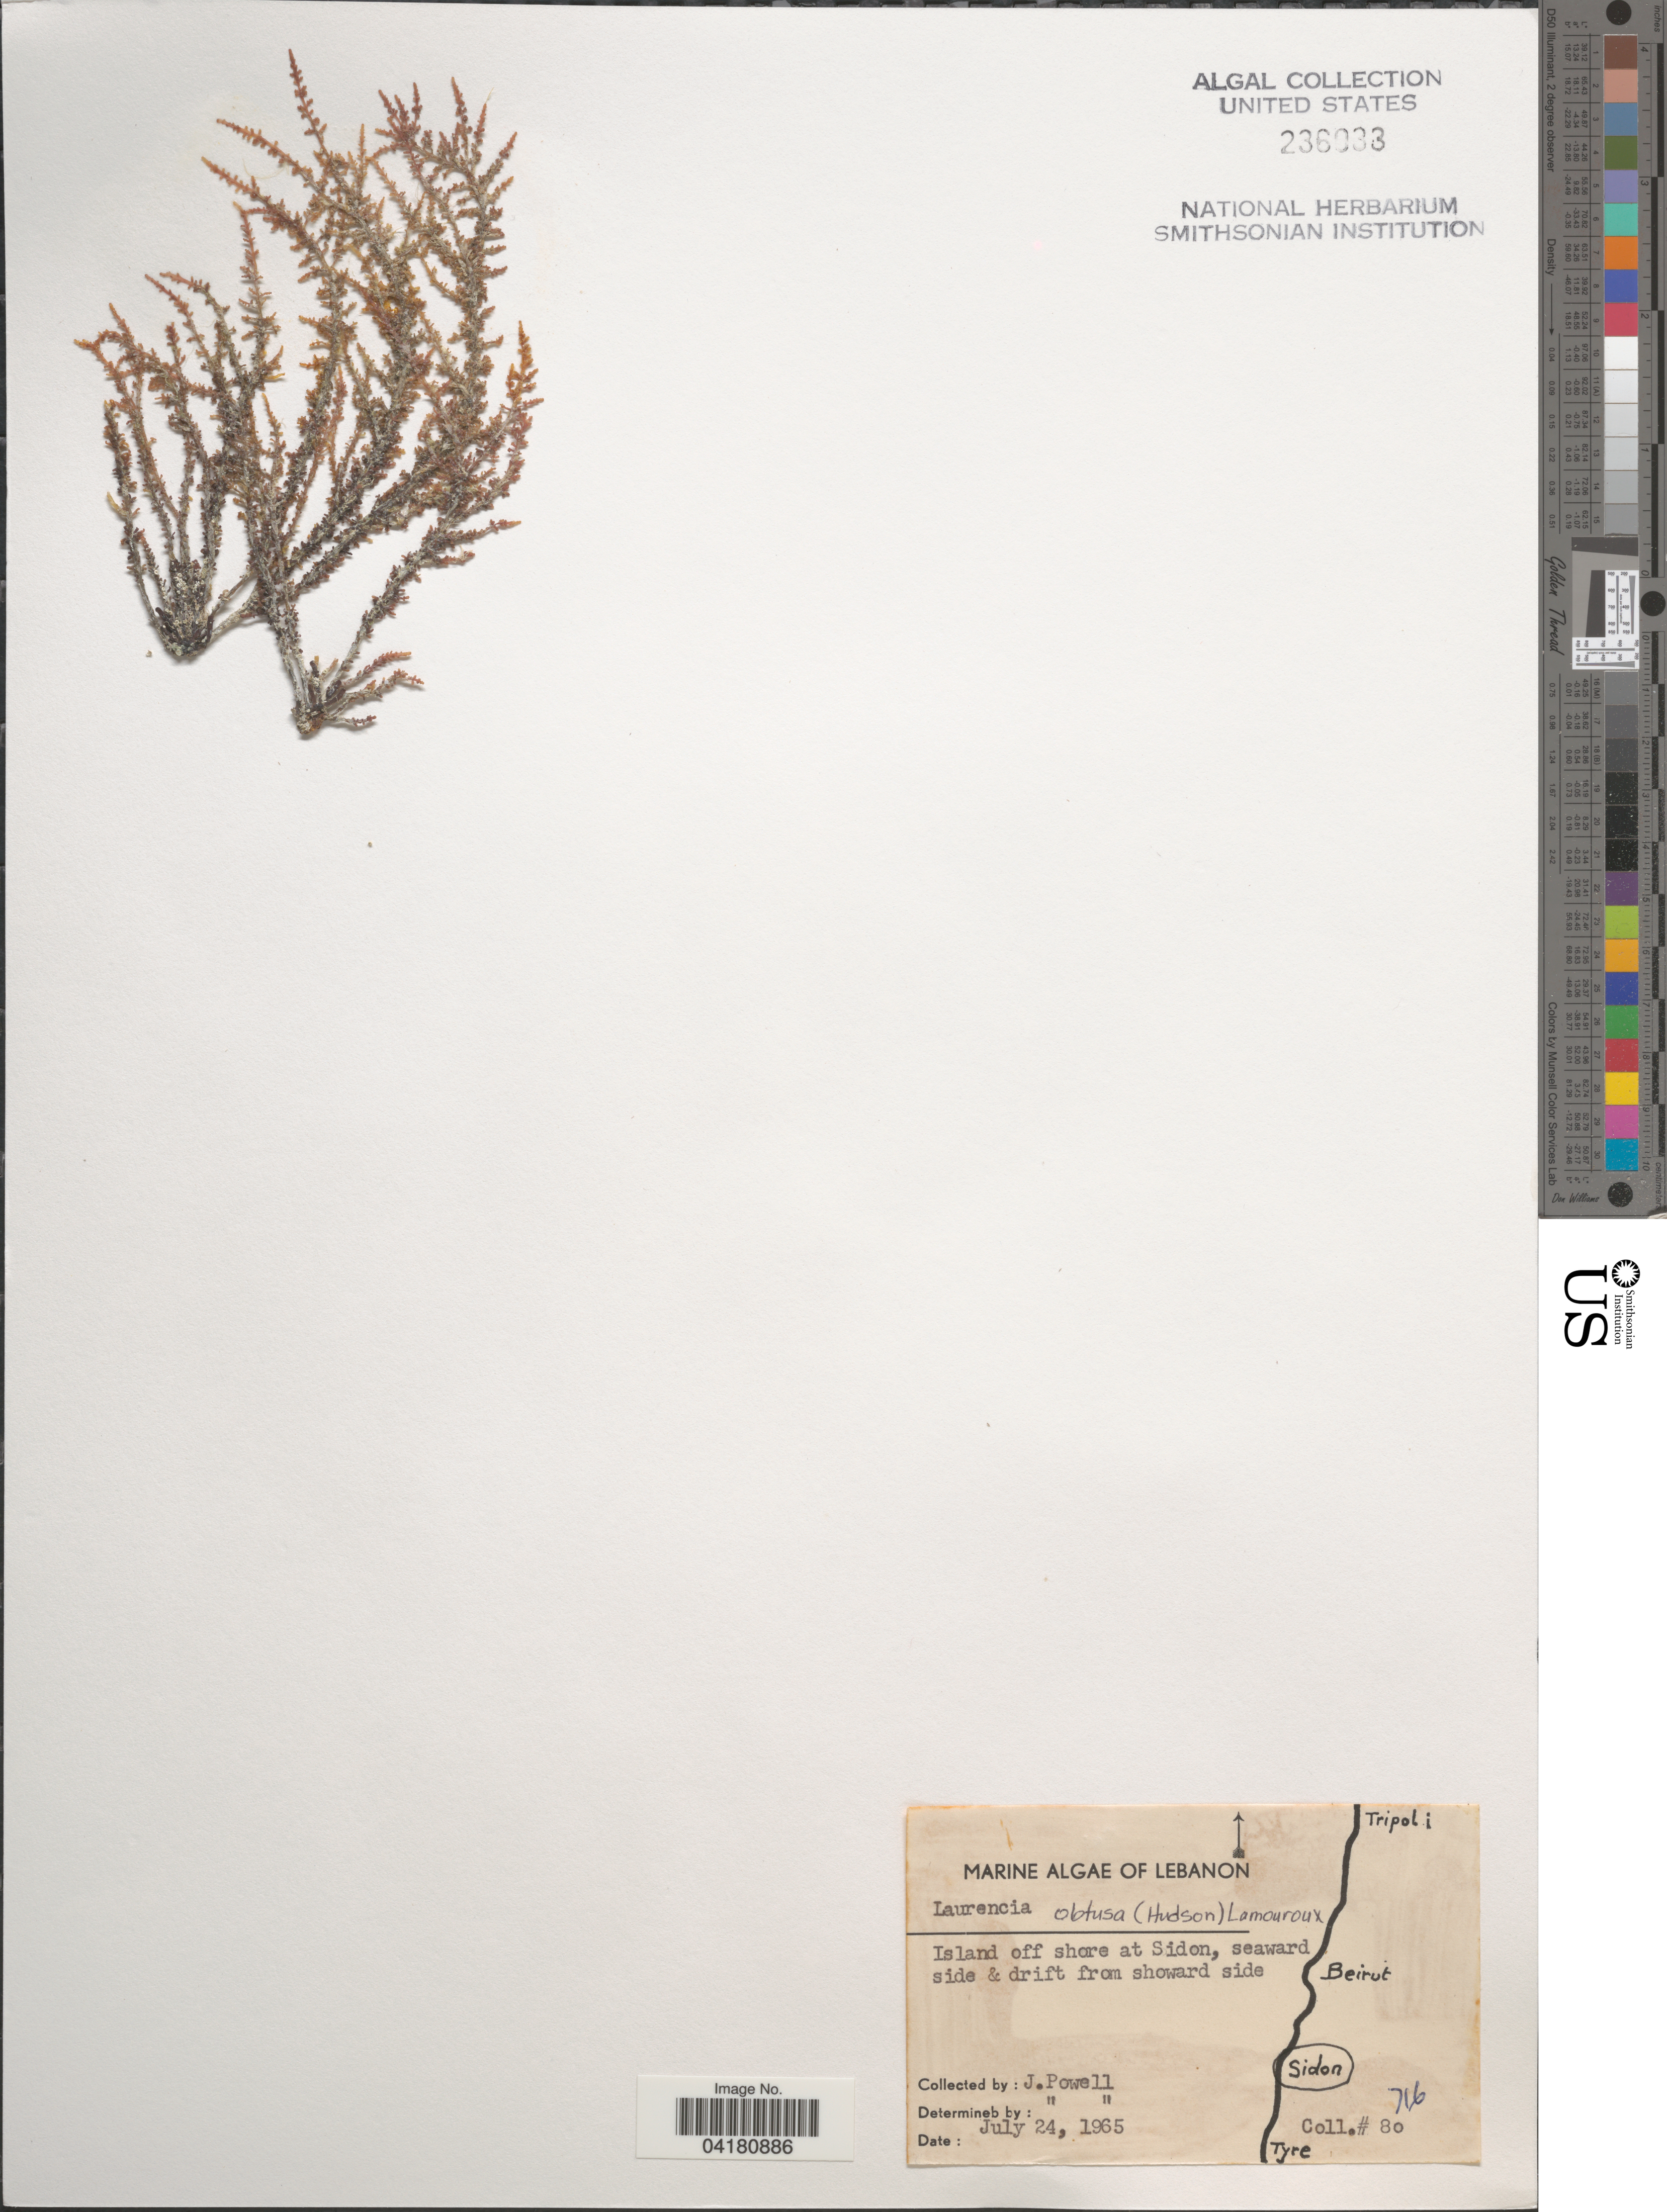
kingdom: Plantae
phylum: Rhodophyta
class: Florideophyceae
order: Ceramiales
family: Rhodomelaceae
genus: Laurencia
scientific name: Laurencia obtusa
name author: (Huds.) J.V.Lamouroux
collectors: J. Powell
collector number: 80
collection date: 1965-07-24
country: Lebanon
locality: Island off shore at Sidon, seaward side & drift from showard side.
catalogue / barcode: US 236033